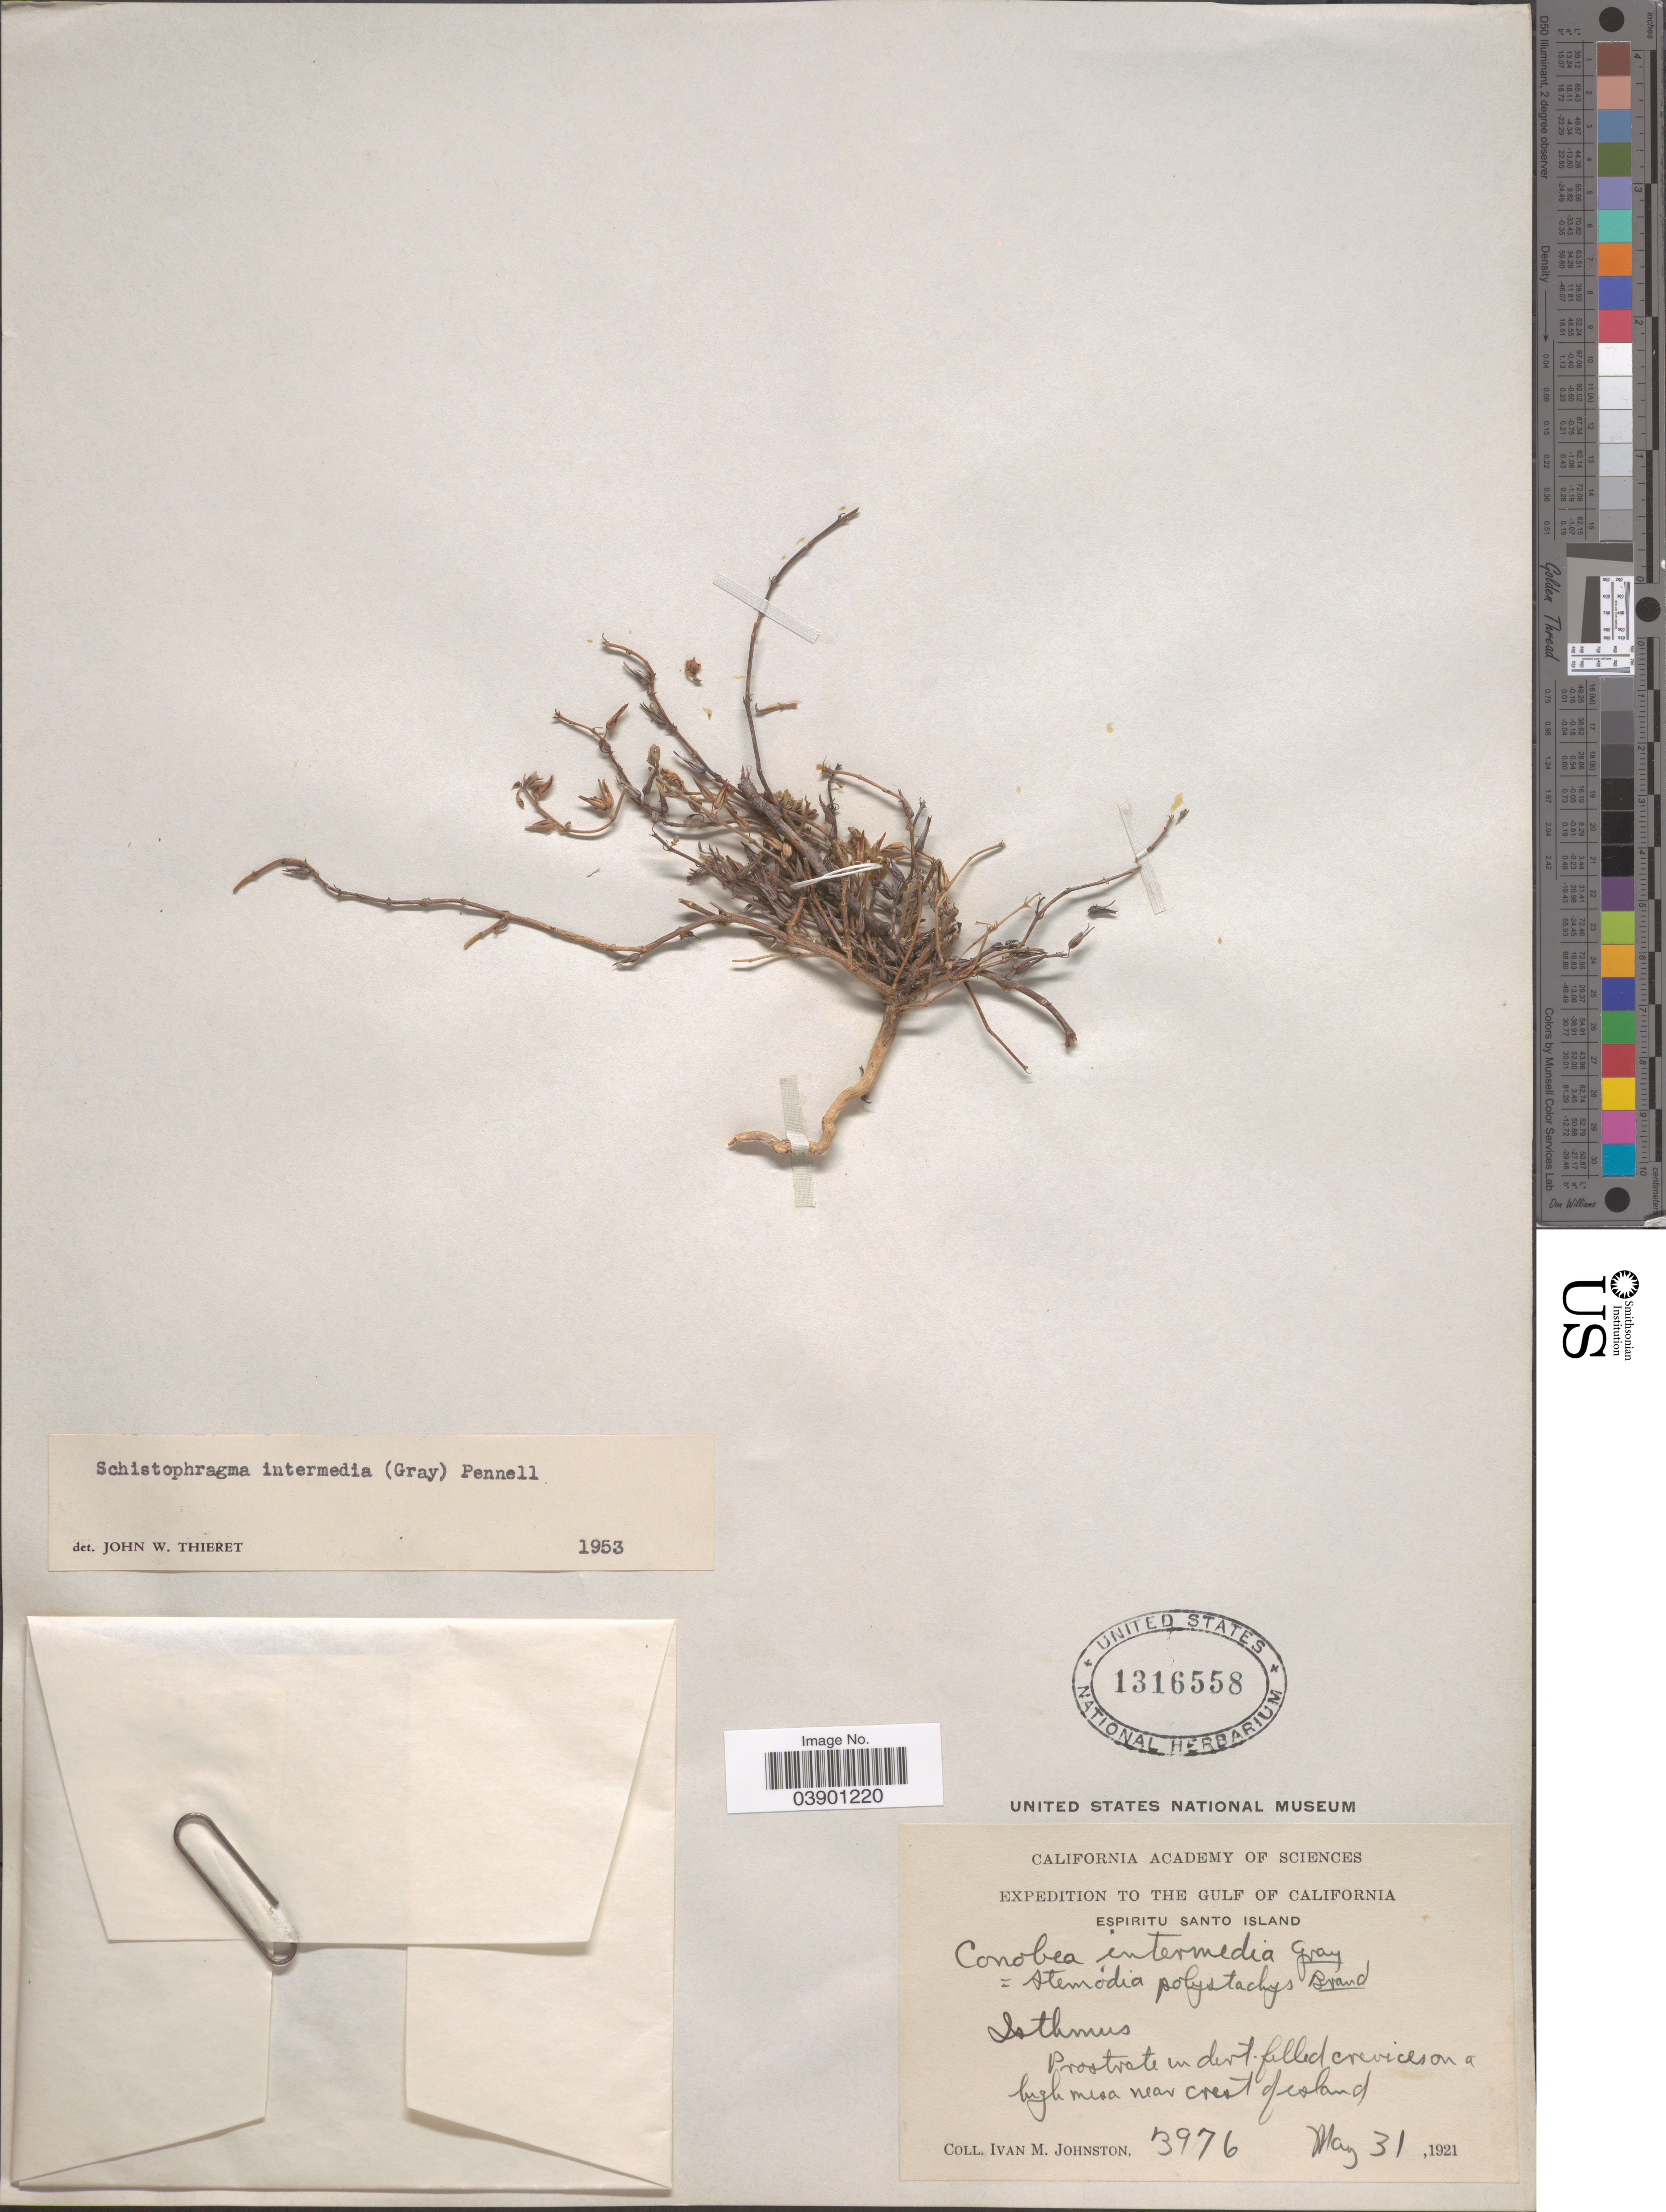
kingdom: Plantae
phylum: Tracheophyta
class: Magnoliopsida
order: Lamiales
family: Plantaginaceae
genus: Conobea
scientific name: Conobea intermedia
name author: A. Gray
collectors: I.M. Johnston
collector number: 3976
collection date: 1921-05-31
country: United States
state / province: California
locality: The Gulf of California. Espiritu Santo Island.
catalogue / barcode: US 1316558